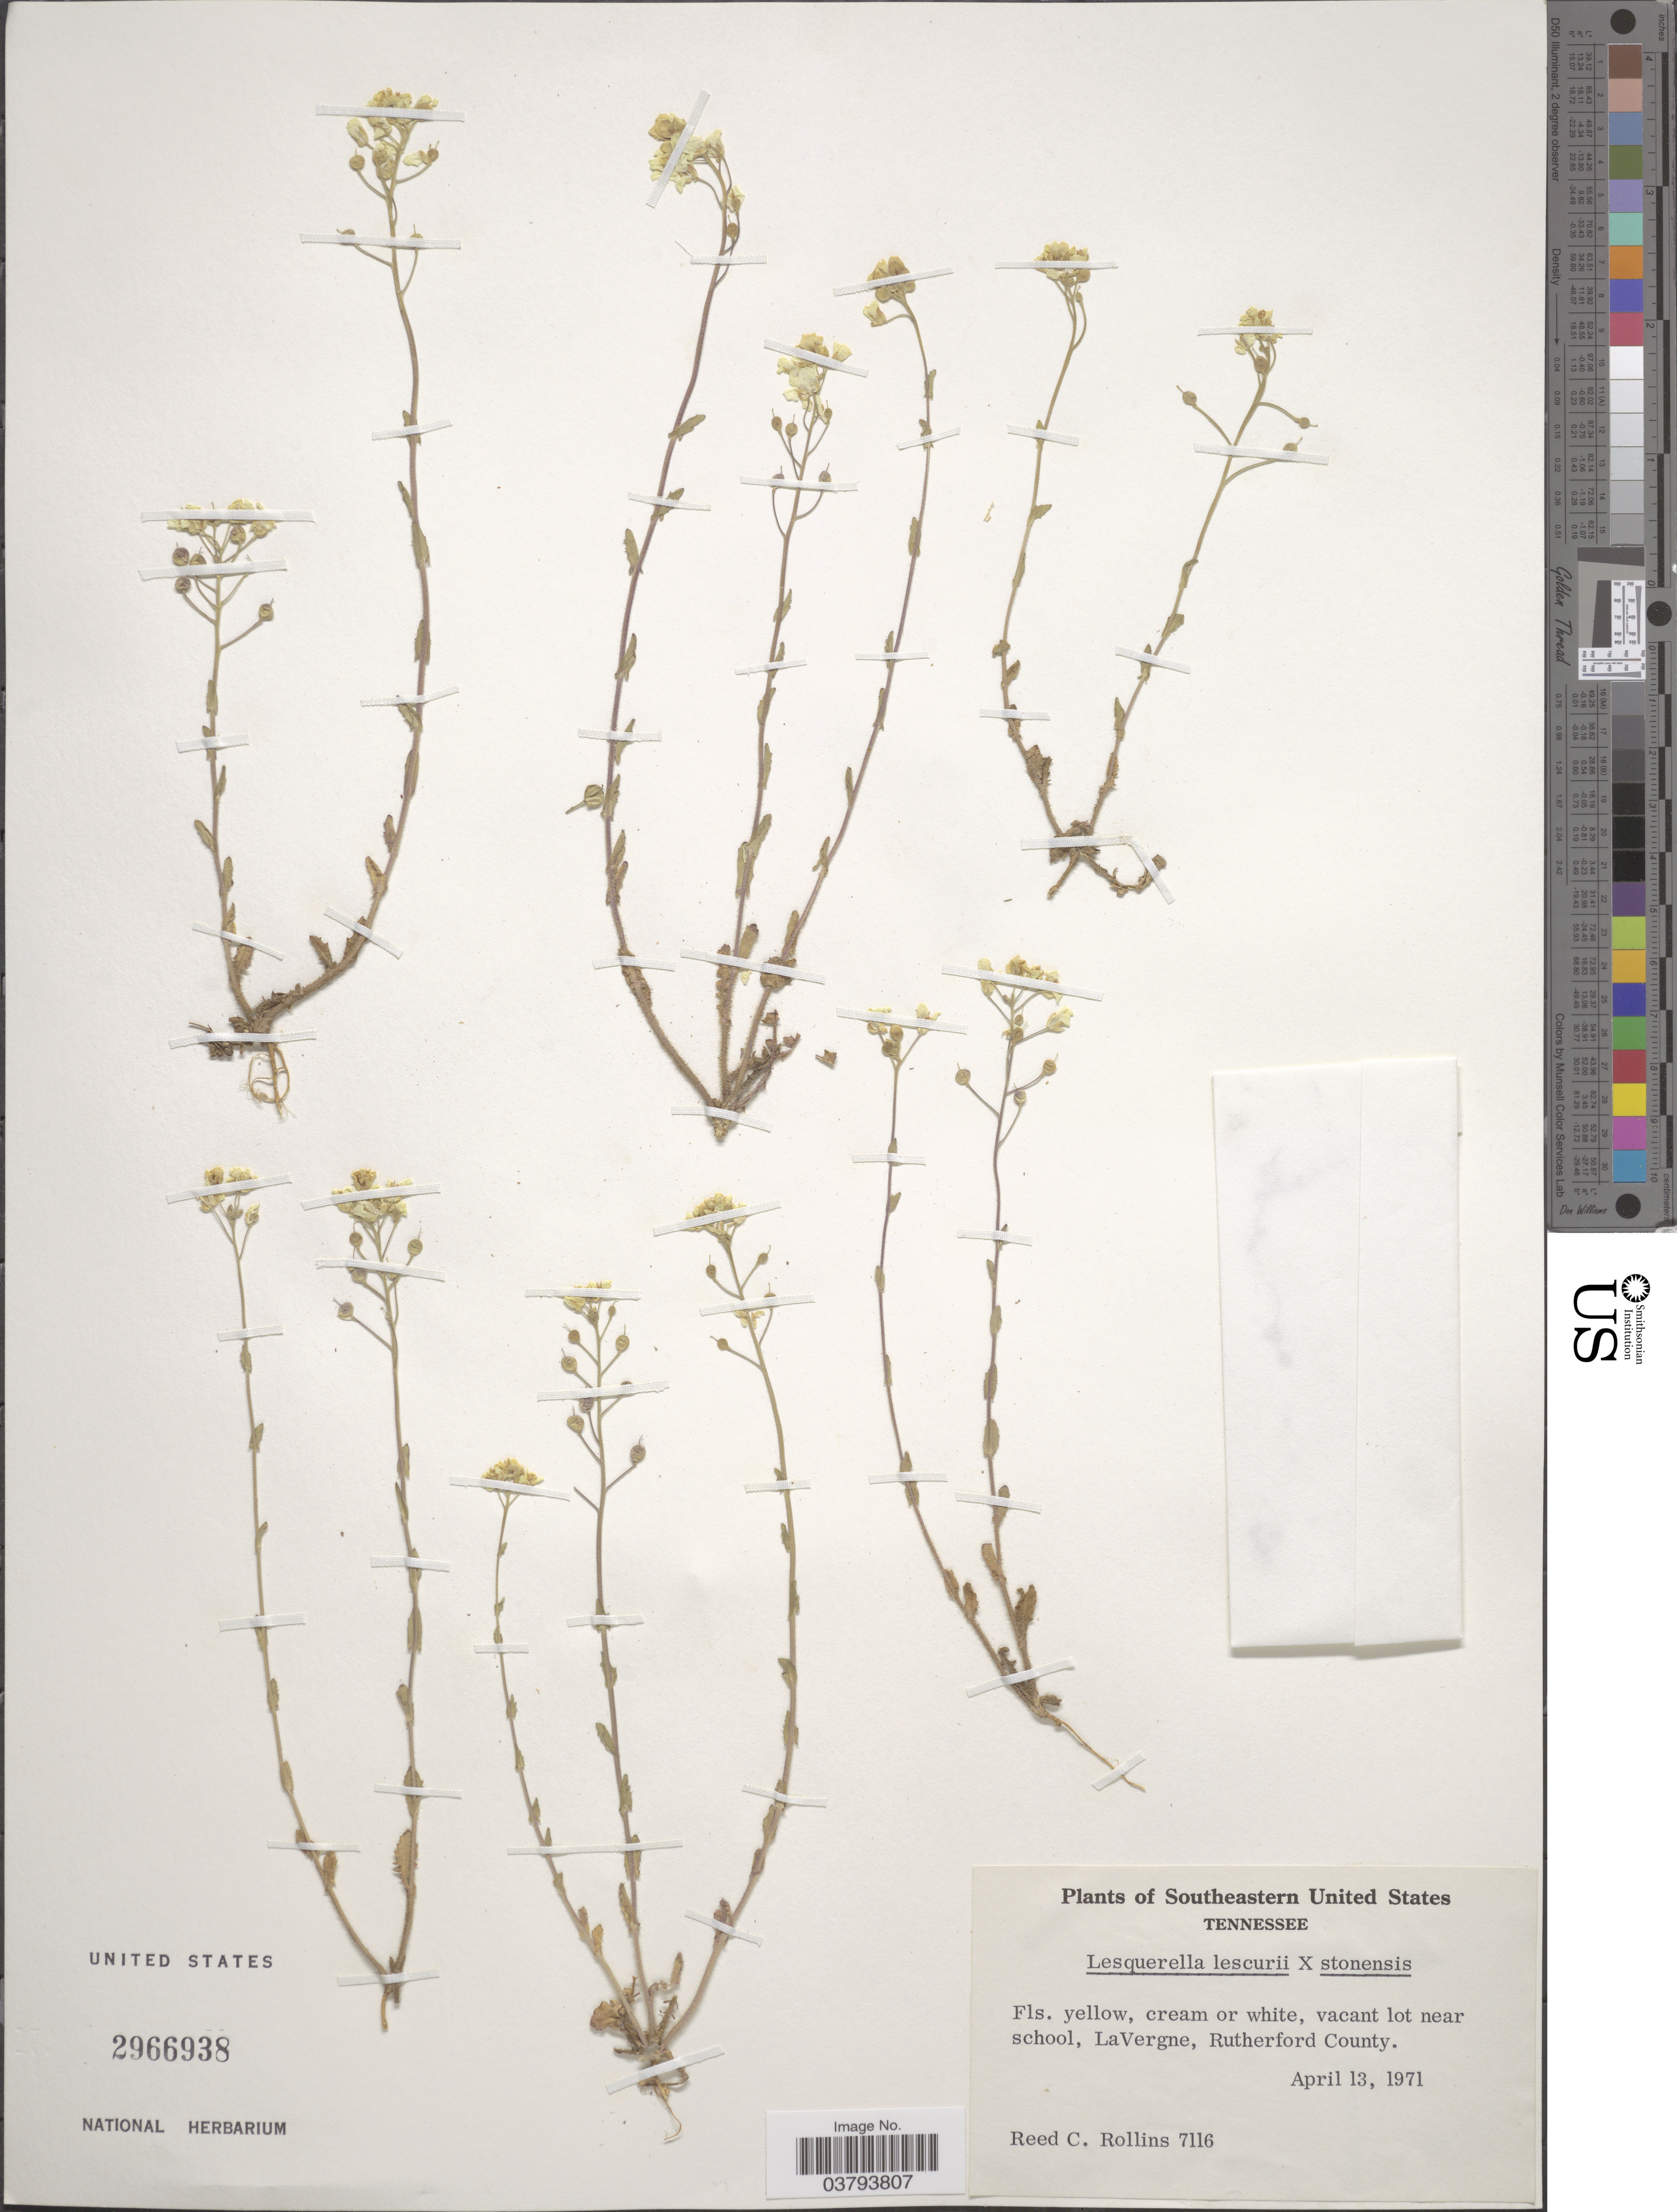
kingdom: Plantae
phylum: Tracheophyta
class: Magnoliopsida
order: Brassicales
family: Brassicaceae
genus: Lesquerella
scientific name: Lesquerella lescurii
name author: (A. Gray) S. Watson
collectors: R. C. Rollins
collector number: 7116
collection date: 1971-04-13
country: United States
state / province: Tennessee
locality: Southeastern United States; Vacant lot near school, LaVergne, Rutherford County.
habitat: vacant lot near school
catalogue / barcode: US 2966938